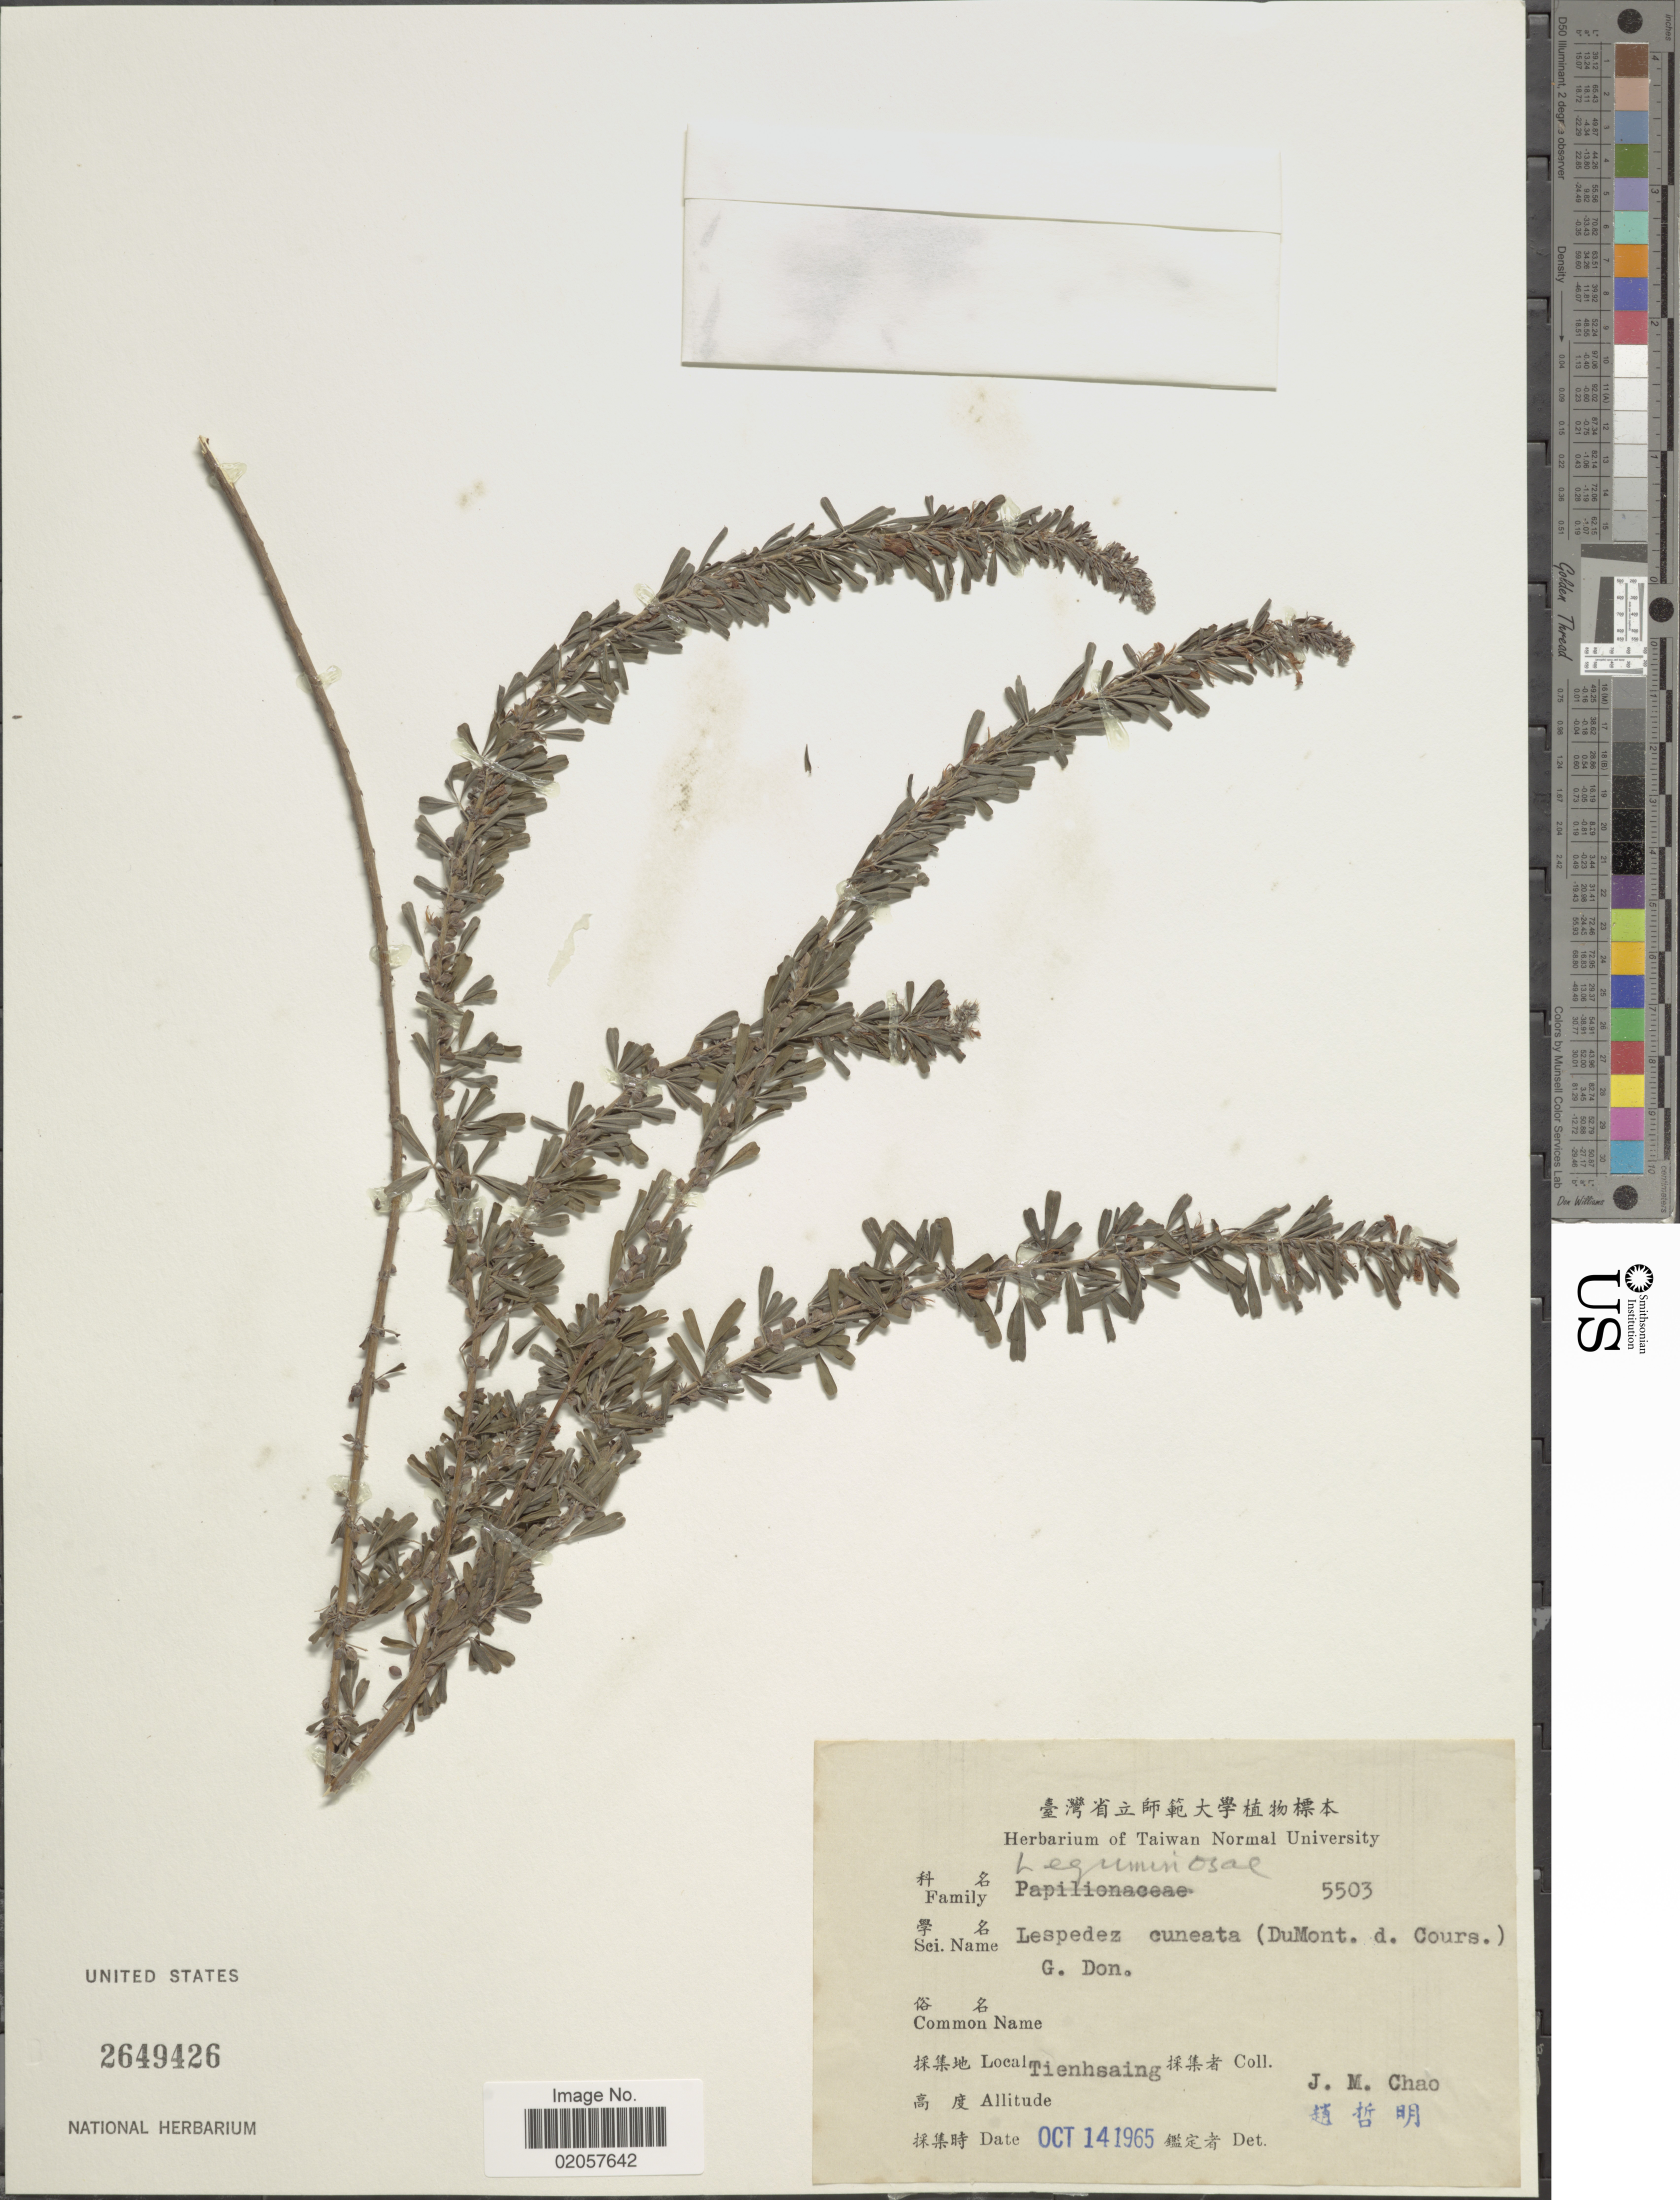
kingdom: Plantae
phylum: Tracheophyta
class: Magnoliopsida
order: Fabales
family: Fabaceae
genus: Lespedeza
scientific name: Lespedeza cuneata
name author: (Dum. Cours.) G. Don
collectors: J. Chao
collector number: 5503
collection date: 1965-10-14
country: China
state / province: Tianjin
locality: Tienhsaing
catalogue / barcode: US 2649426